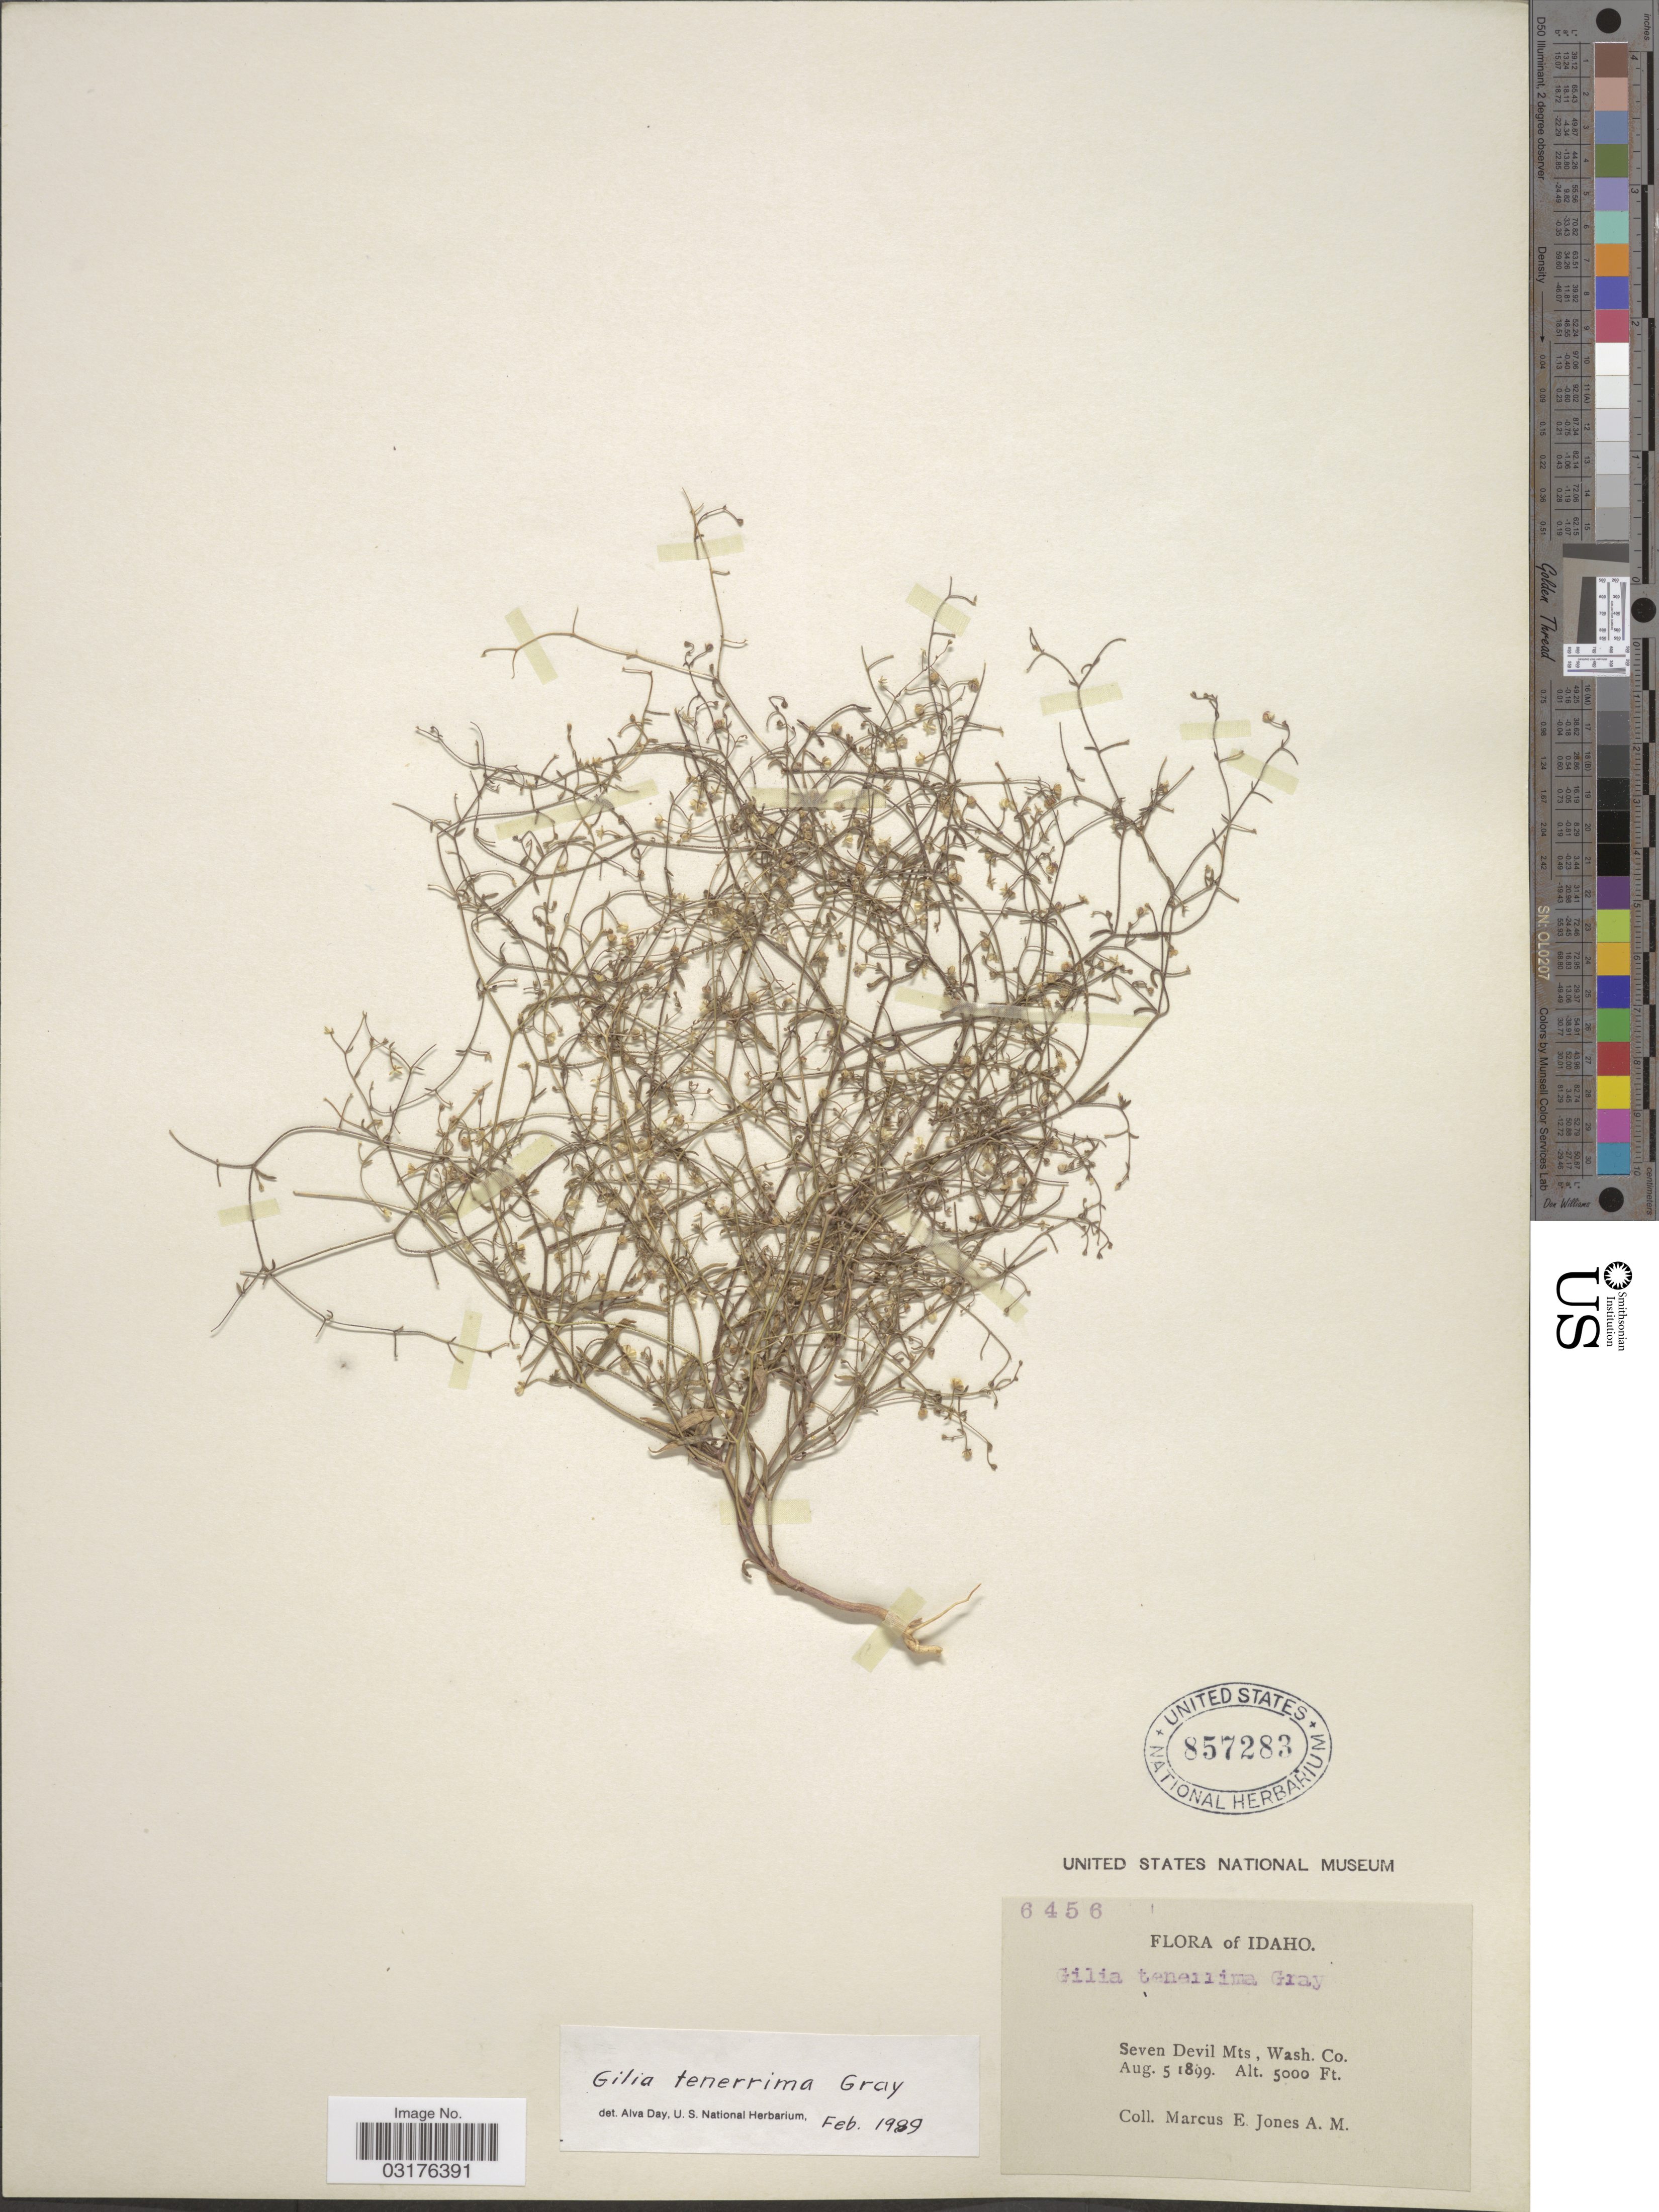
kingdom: Plantae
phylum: Tracheophyta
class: Magnoliopsida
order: Ericales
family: Polemoniaceae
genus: Lathrocasis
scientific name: Lathrocasis tenerrima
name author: (A. Gray) L.A. Johnson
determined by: Strong, Mark T., (BOT), Smithsonian Institution - National Museum of Natural History (UNITED STATES)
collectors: M. E. Jones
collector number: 5456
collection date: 1899-08-05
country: United States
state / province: Idaho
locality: Seven Devil Mts, Wash. Co.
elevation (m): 1524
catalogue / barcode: US 857283